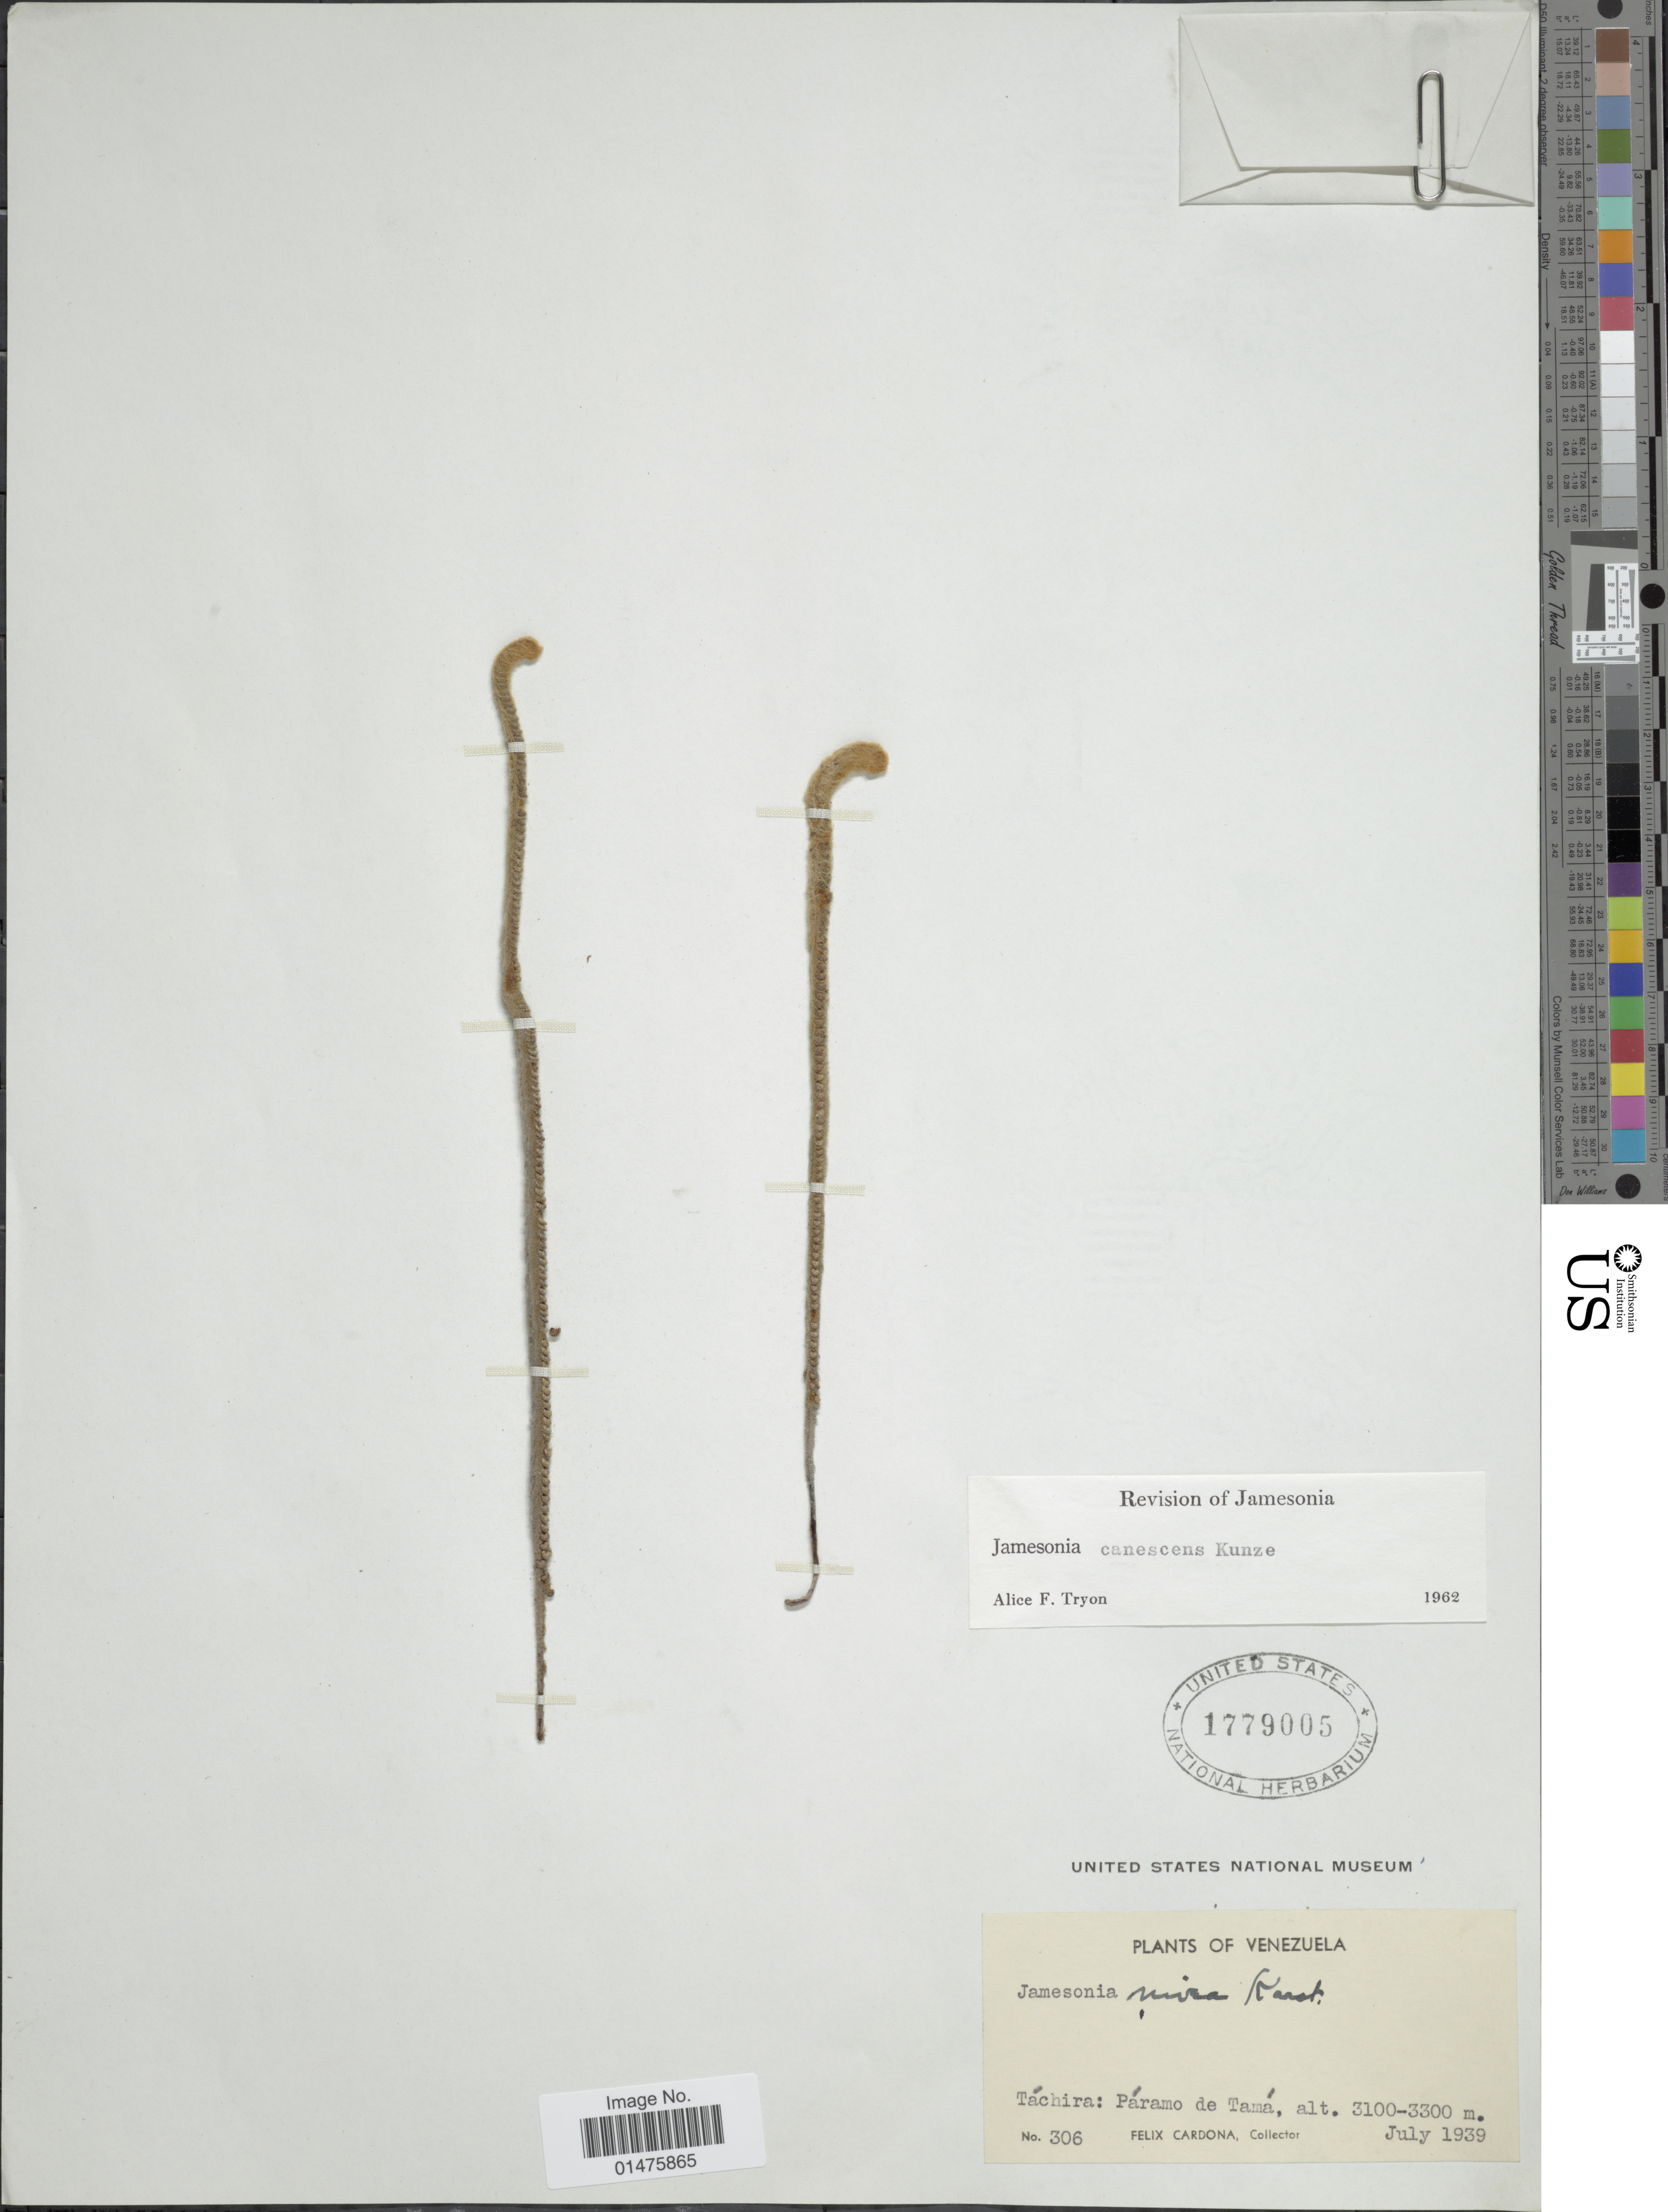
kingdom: Plantae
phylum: Tracheophyta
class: Polypodiopsida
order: Polypodiales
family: Pteridaceae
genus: Jamesonia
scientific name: Jamesonia canescens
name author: Kunze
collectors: F. Cardona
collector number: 306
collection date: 1939-07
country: Venezuela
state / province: Tachira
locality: Páramo de Tamá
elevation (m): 3100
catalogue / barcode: US 1779005